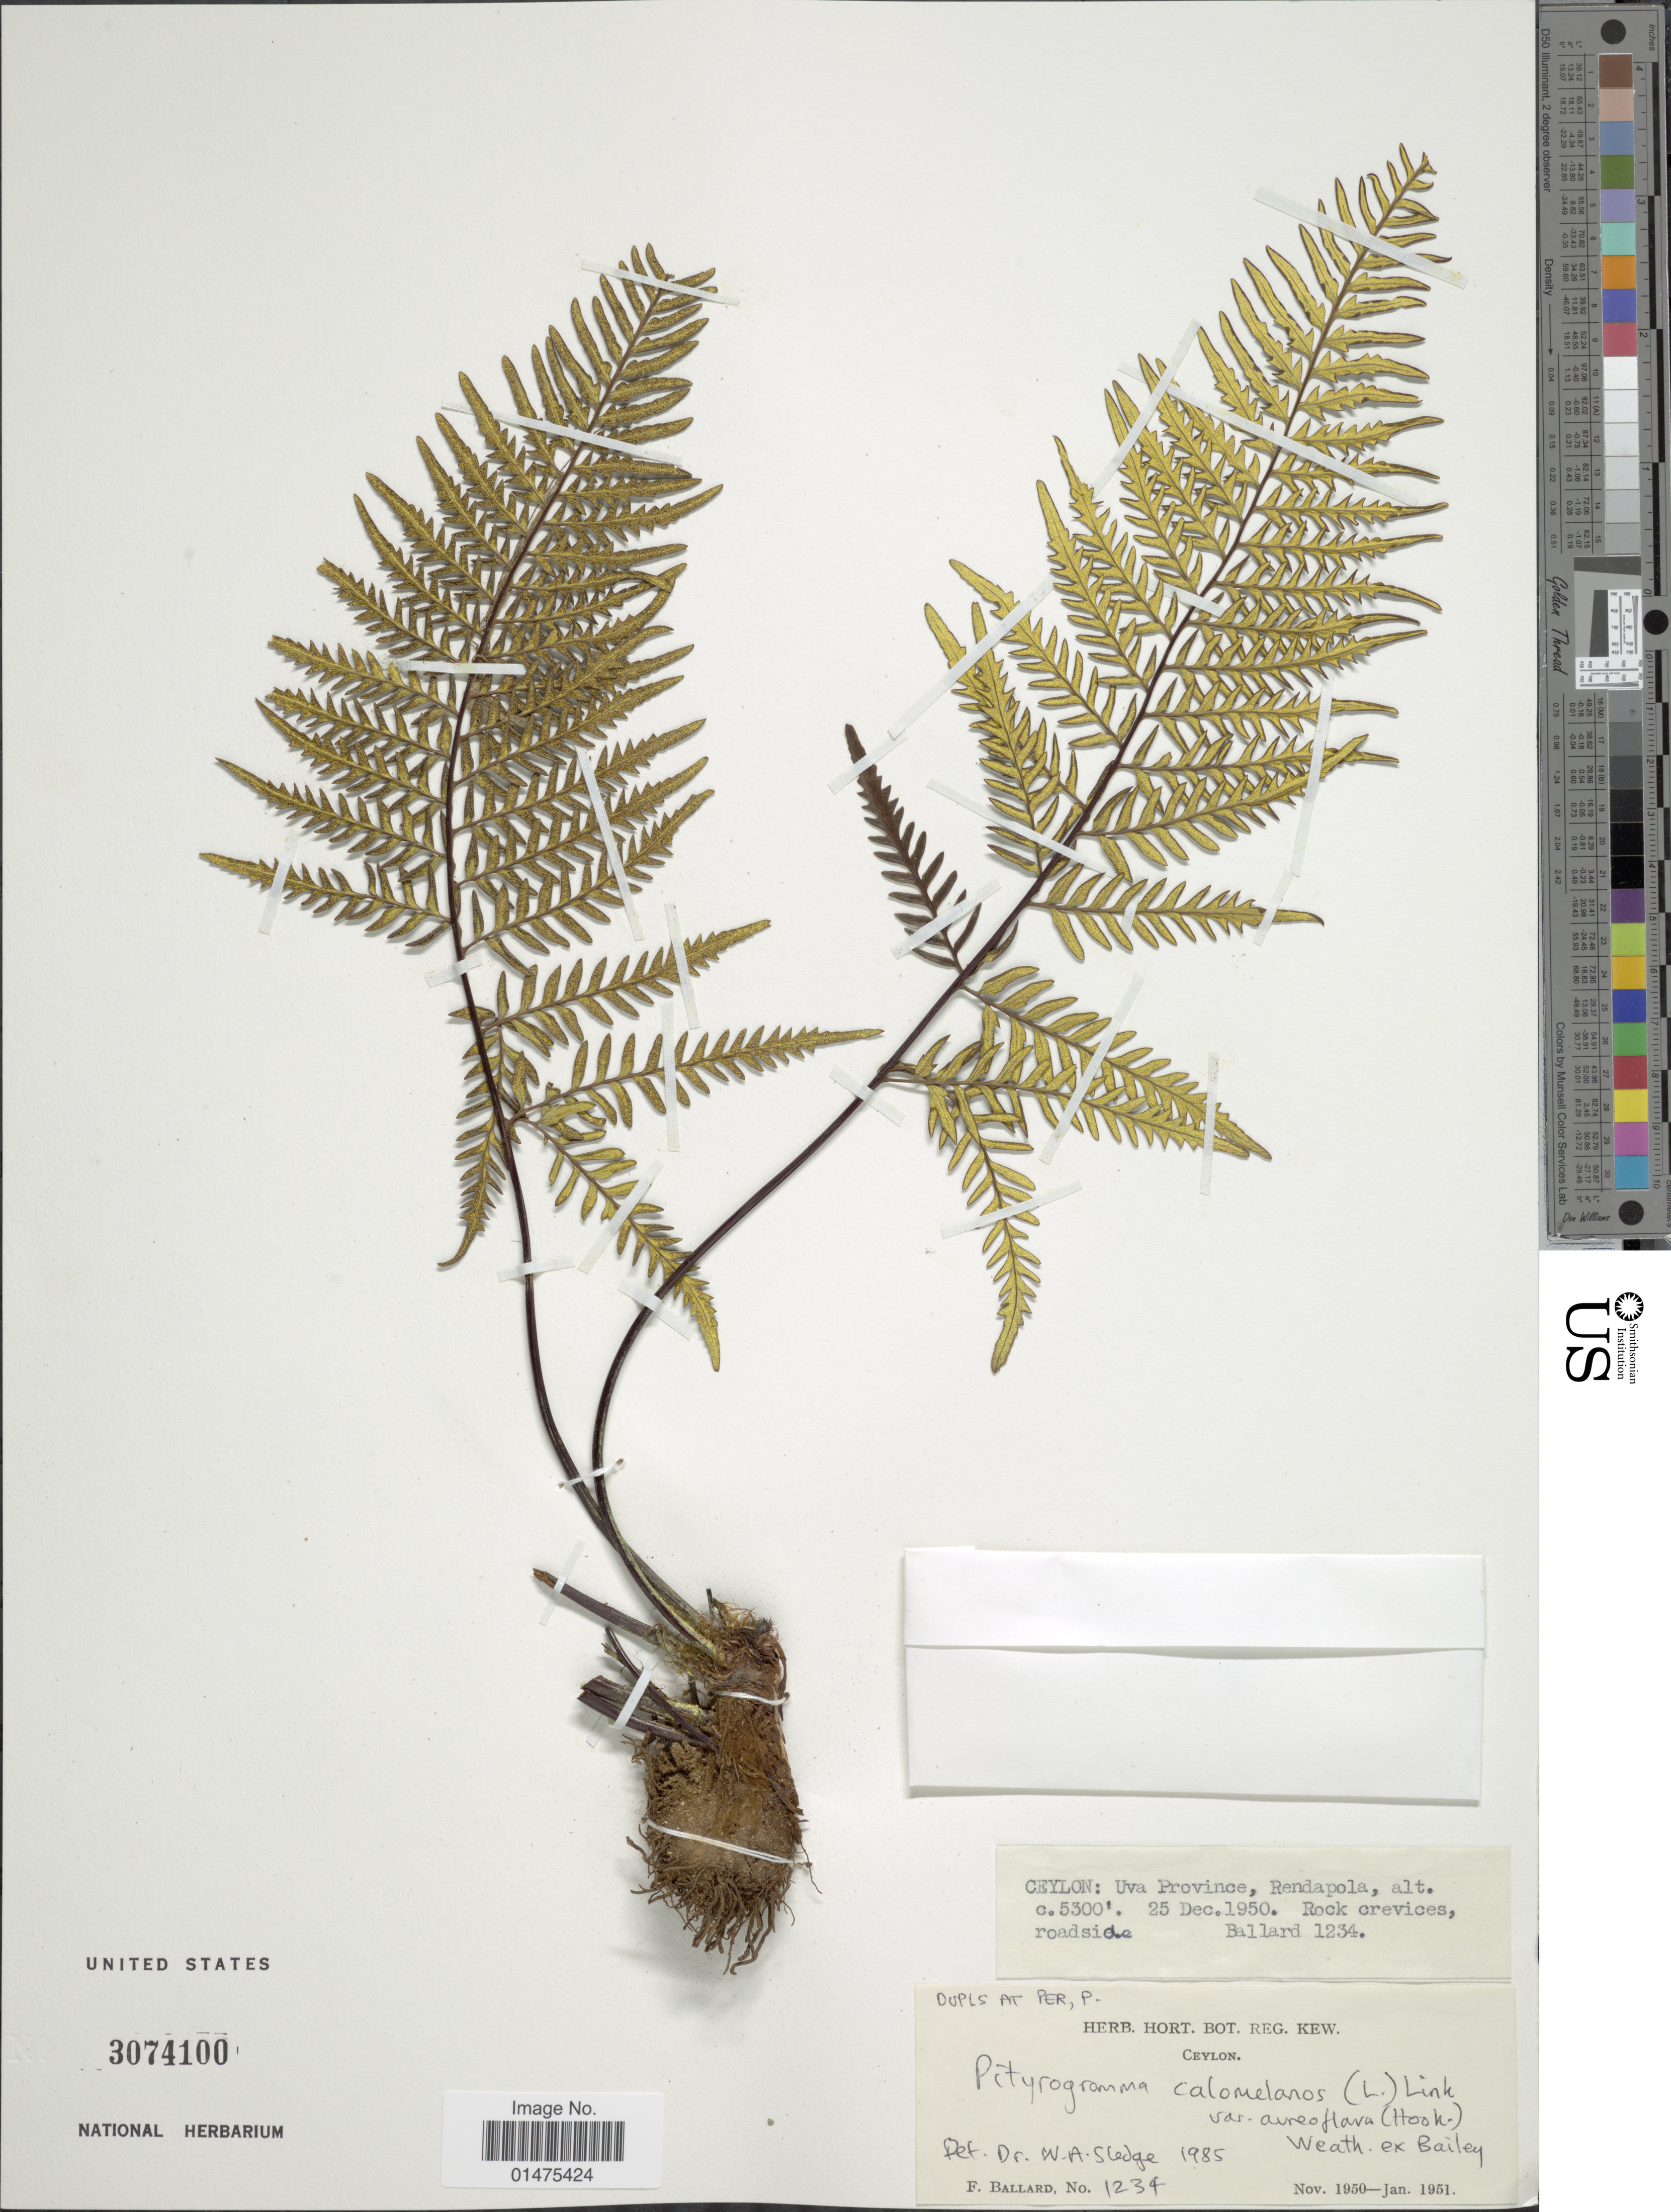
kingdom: Plantae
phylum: Tracheophyta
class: Polypodiopsida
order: Polypodiales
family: Pteridaceae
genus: Pityrogramma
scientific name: Pityrogramma calomelanos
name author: (L.) Link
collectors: F. Ballard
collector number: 1234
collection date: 1950-12-25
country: Sri Lanka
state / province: Uva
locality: Ceylon, Rendapola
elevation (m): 1615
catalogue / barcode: US 3074100